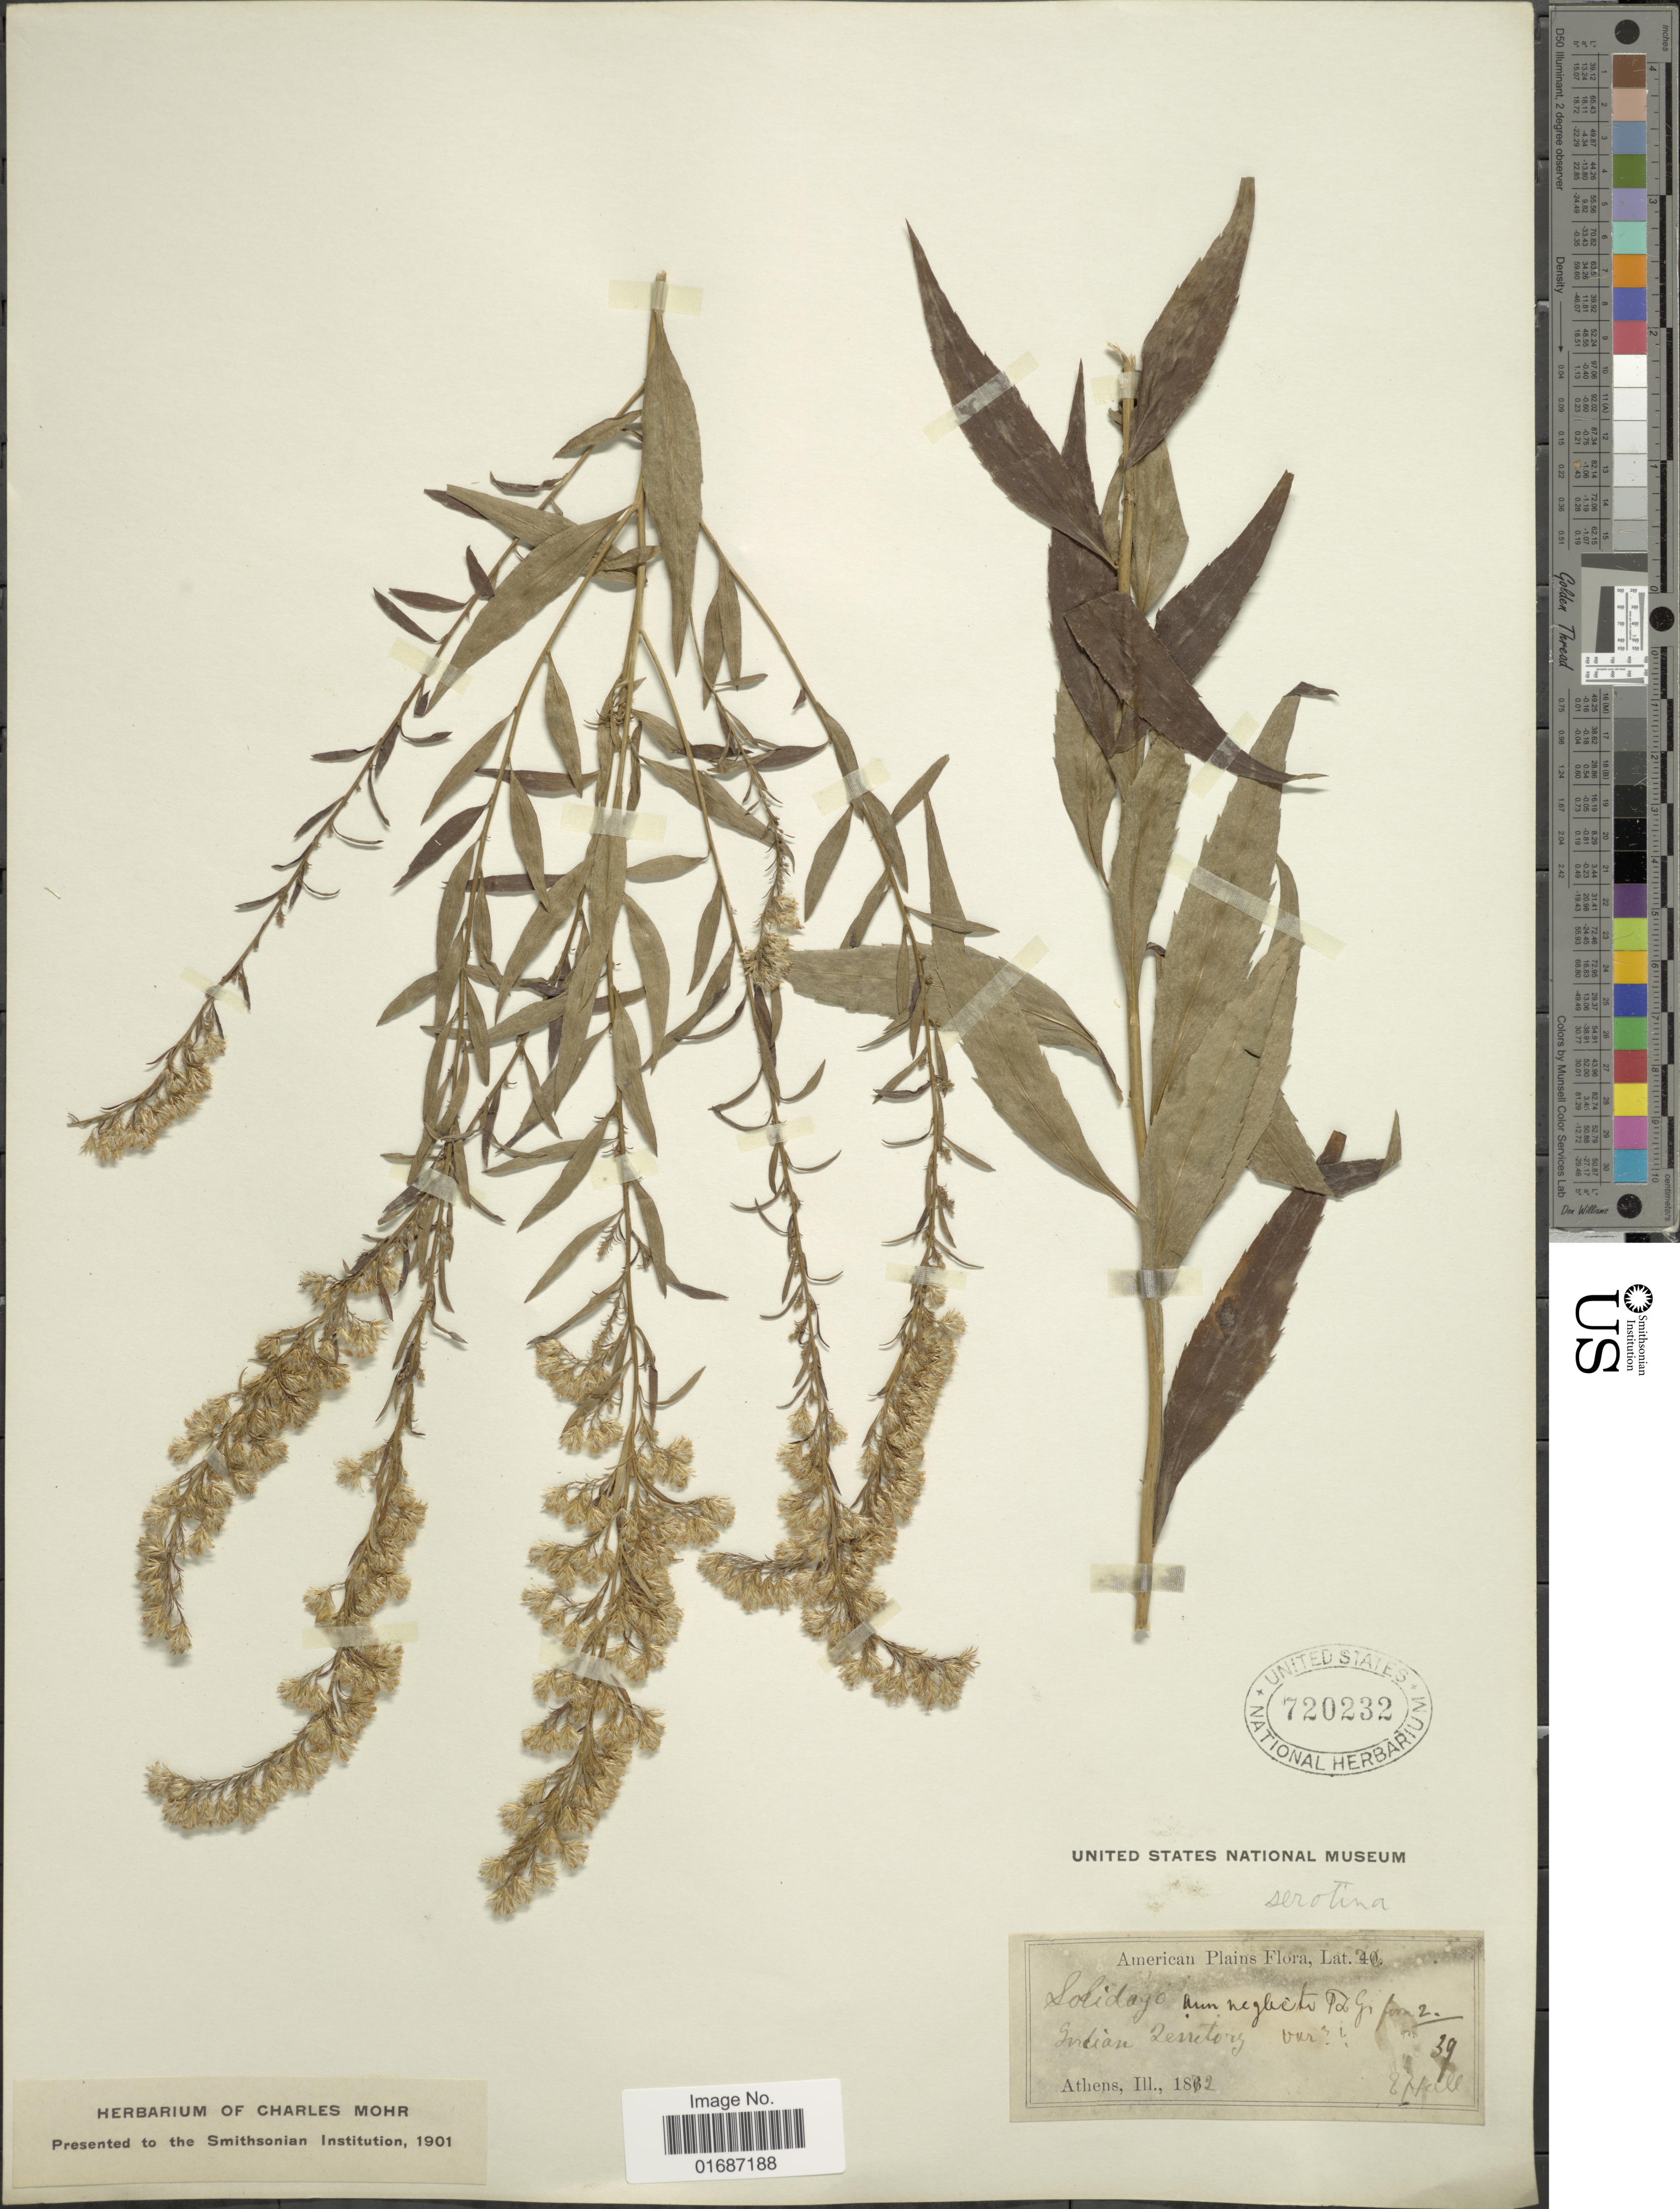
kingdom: Plantae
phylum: Tracheophyta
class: Magnoliopsida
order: Asterales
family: Asteraceae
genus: Solidago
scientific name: Solidago gigantea var. leiophylla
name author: Fernald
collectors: E. Hall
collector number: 39?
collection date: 1872-03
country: United States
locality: American Plains, Indian Zenitory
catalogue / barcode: US 720232